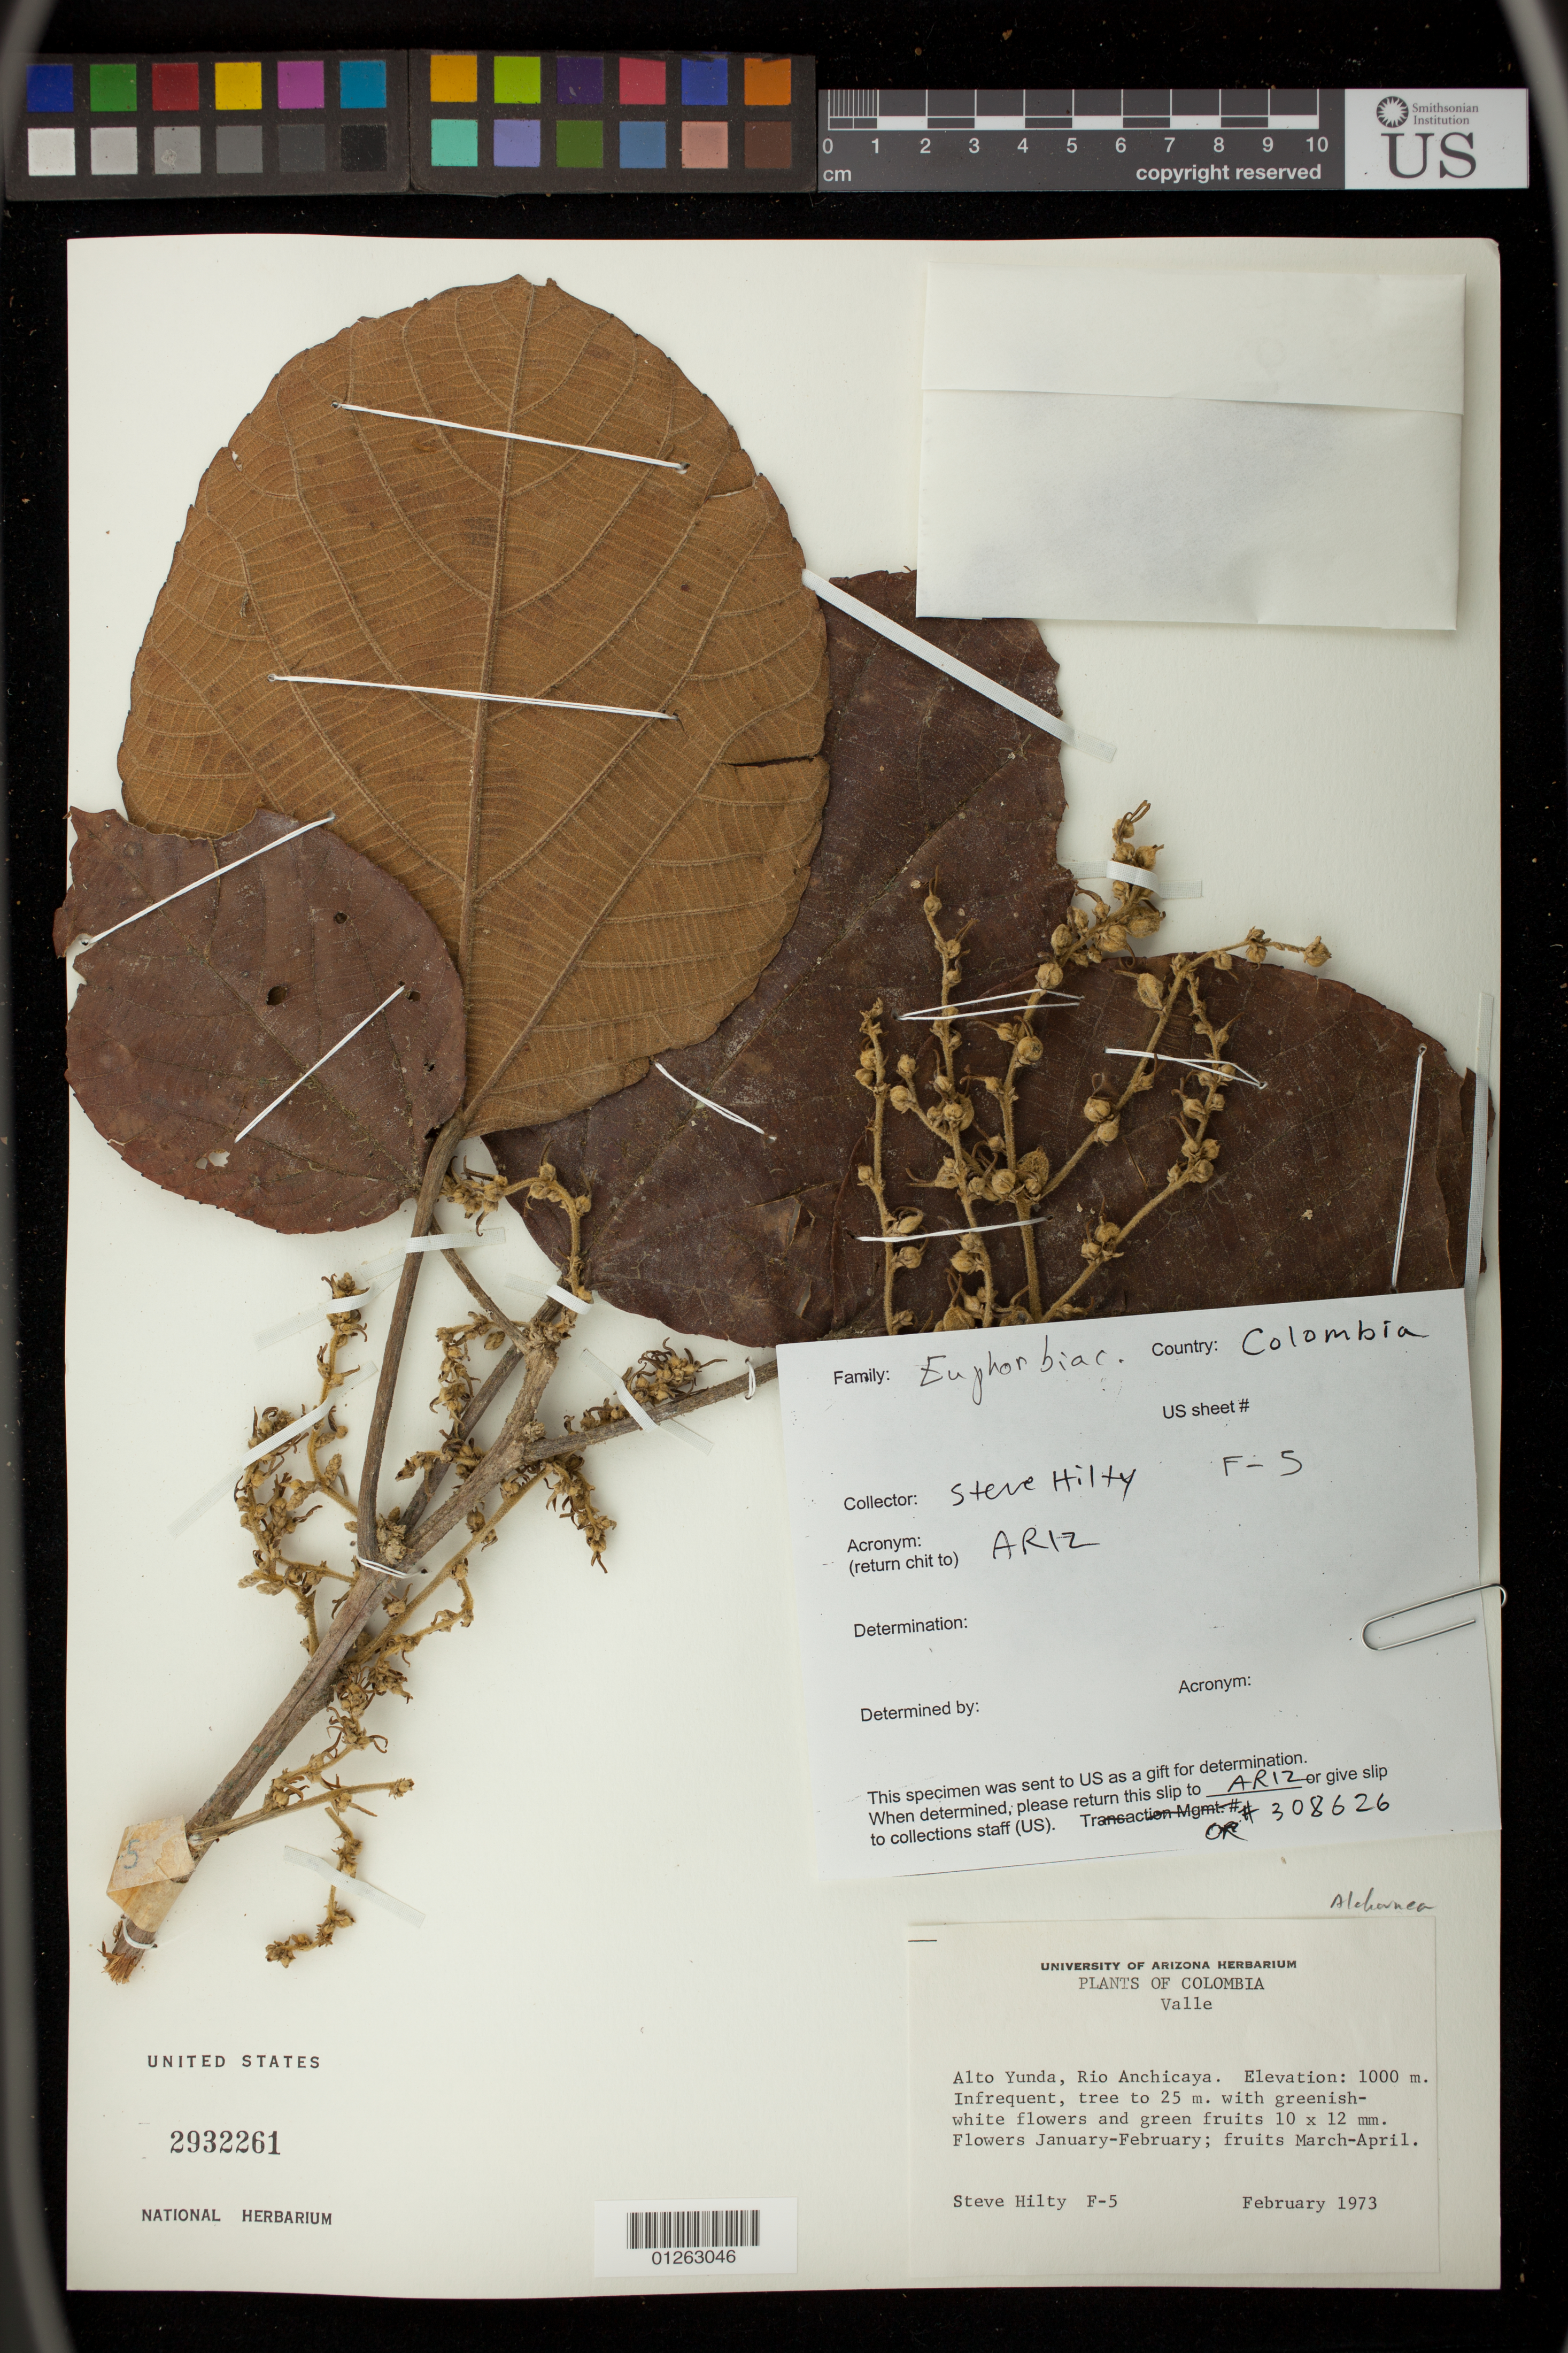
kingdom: Plantae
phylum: Tracheophyta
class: Magnoliopsida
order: Malpighiales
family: Euphorbiaceae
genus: Alchornea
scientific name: Alchornea sp.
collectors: S. Hilty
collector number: F-5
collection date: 1973-02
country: Colombia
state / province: Valle del Cauca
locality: Alto Yunda, Rio Anchicaya.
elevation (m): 1000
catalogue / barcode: US 2932261